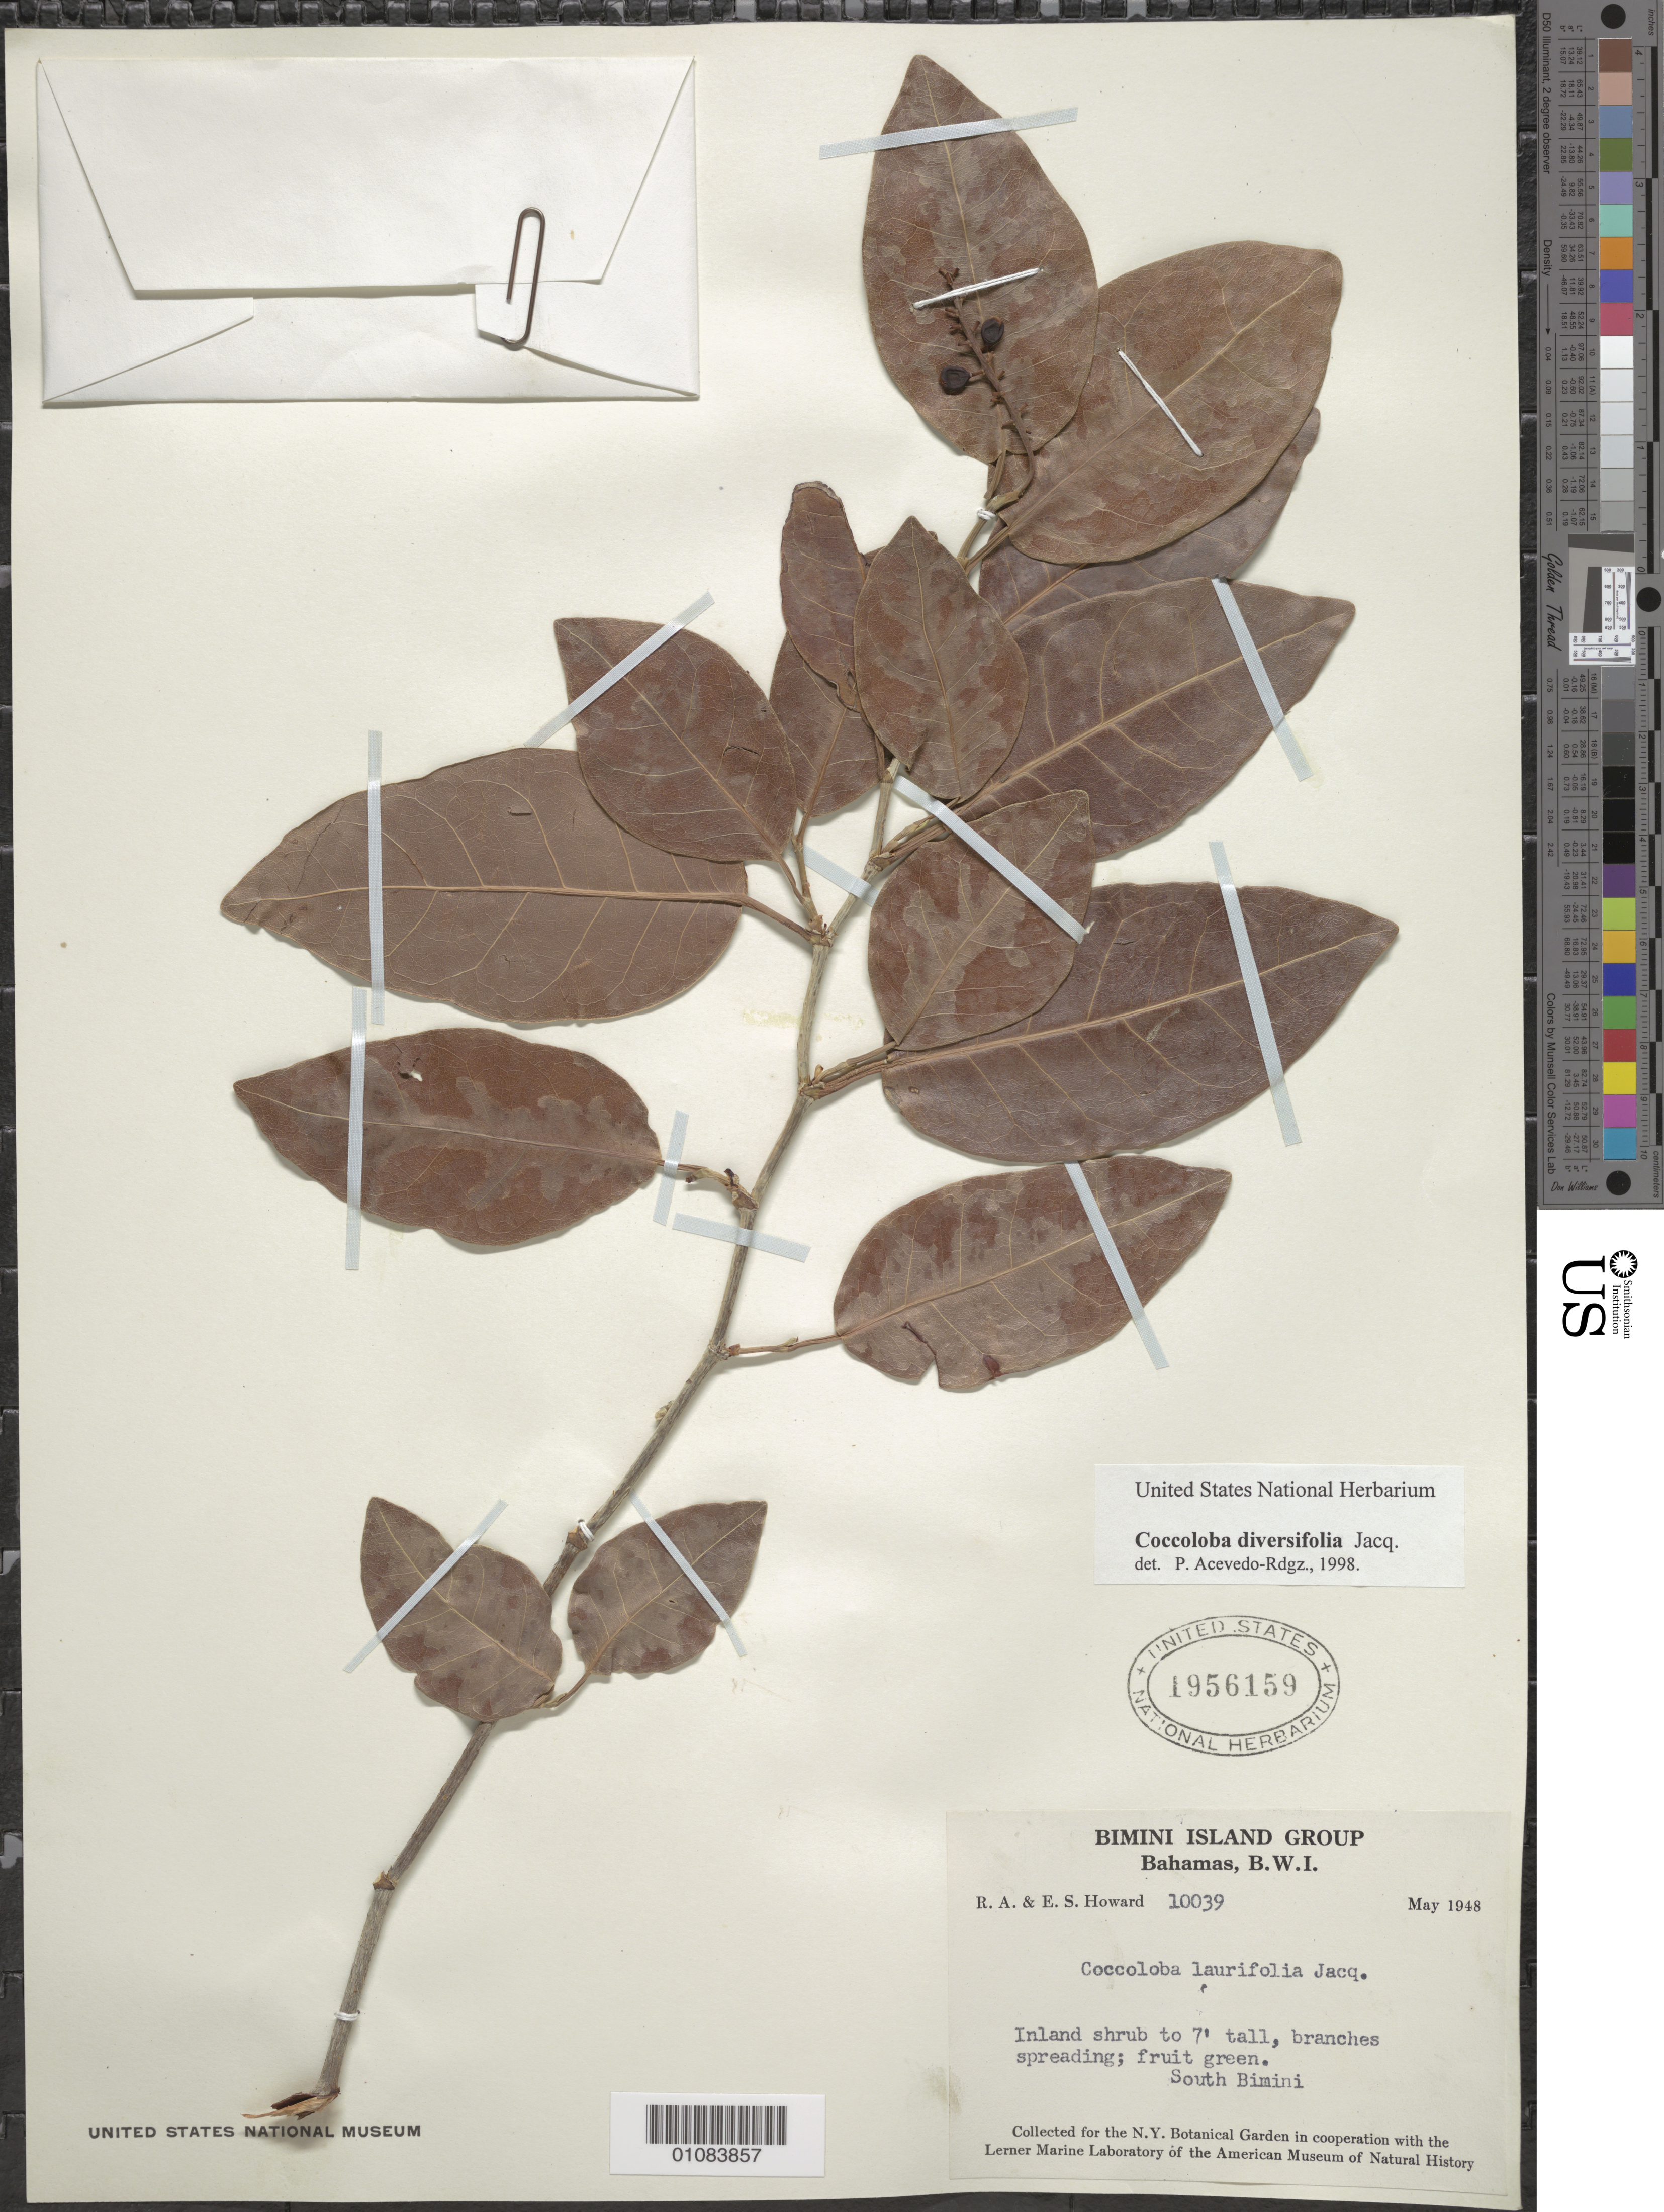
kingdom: Plantae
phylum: Tracheophyta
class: Magnoliopsida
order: Caryophyllales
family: Polygonaceae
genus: Coccoloba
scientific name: Coccoloba diversifolia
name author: Jacq.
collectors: R. A. Howard & E. S. Howard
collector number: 10039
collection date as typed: May 1948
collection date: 1948-05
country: Bahamas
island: South Bimini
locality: South Bimini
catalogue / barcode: US 1956159